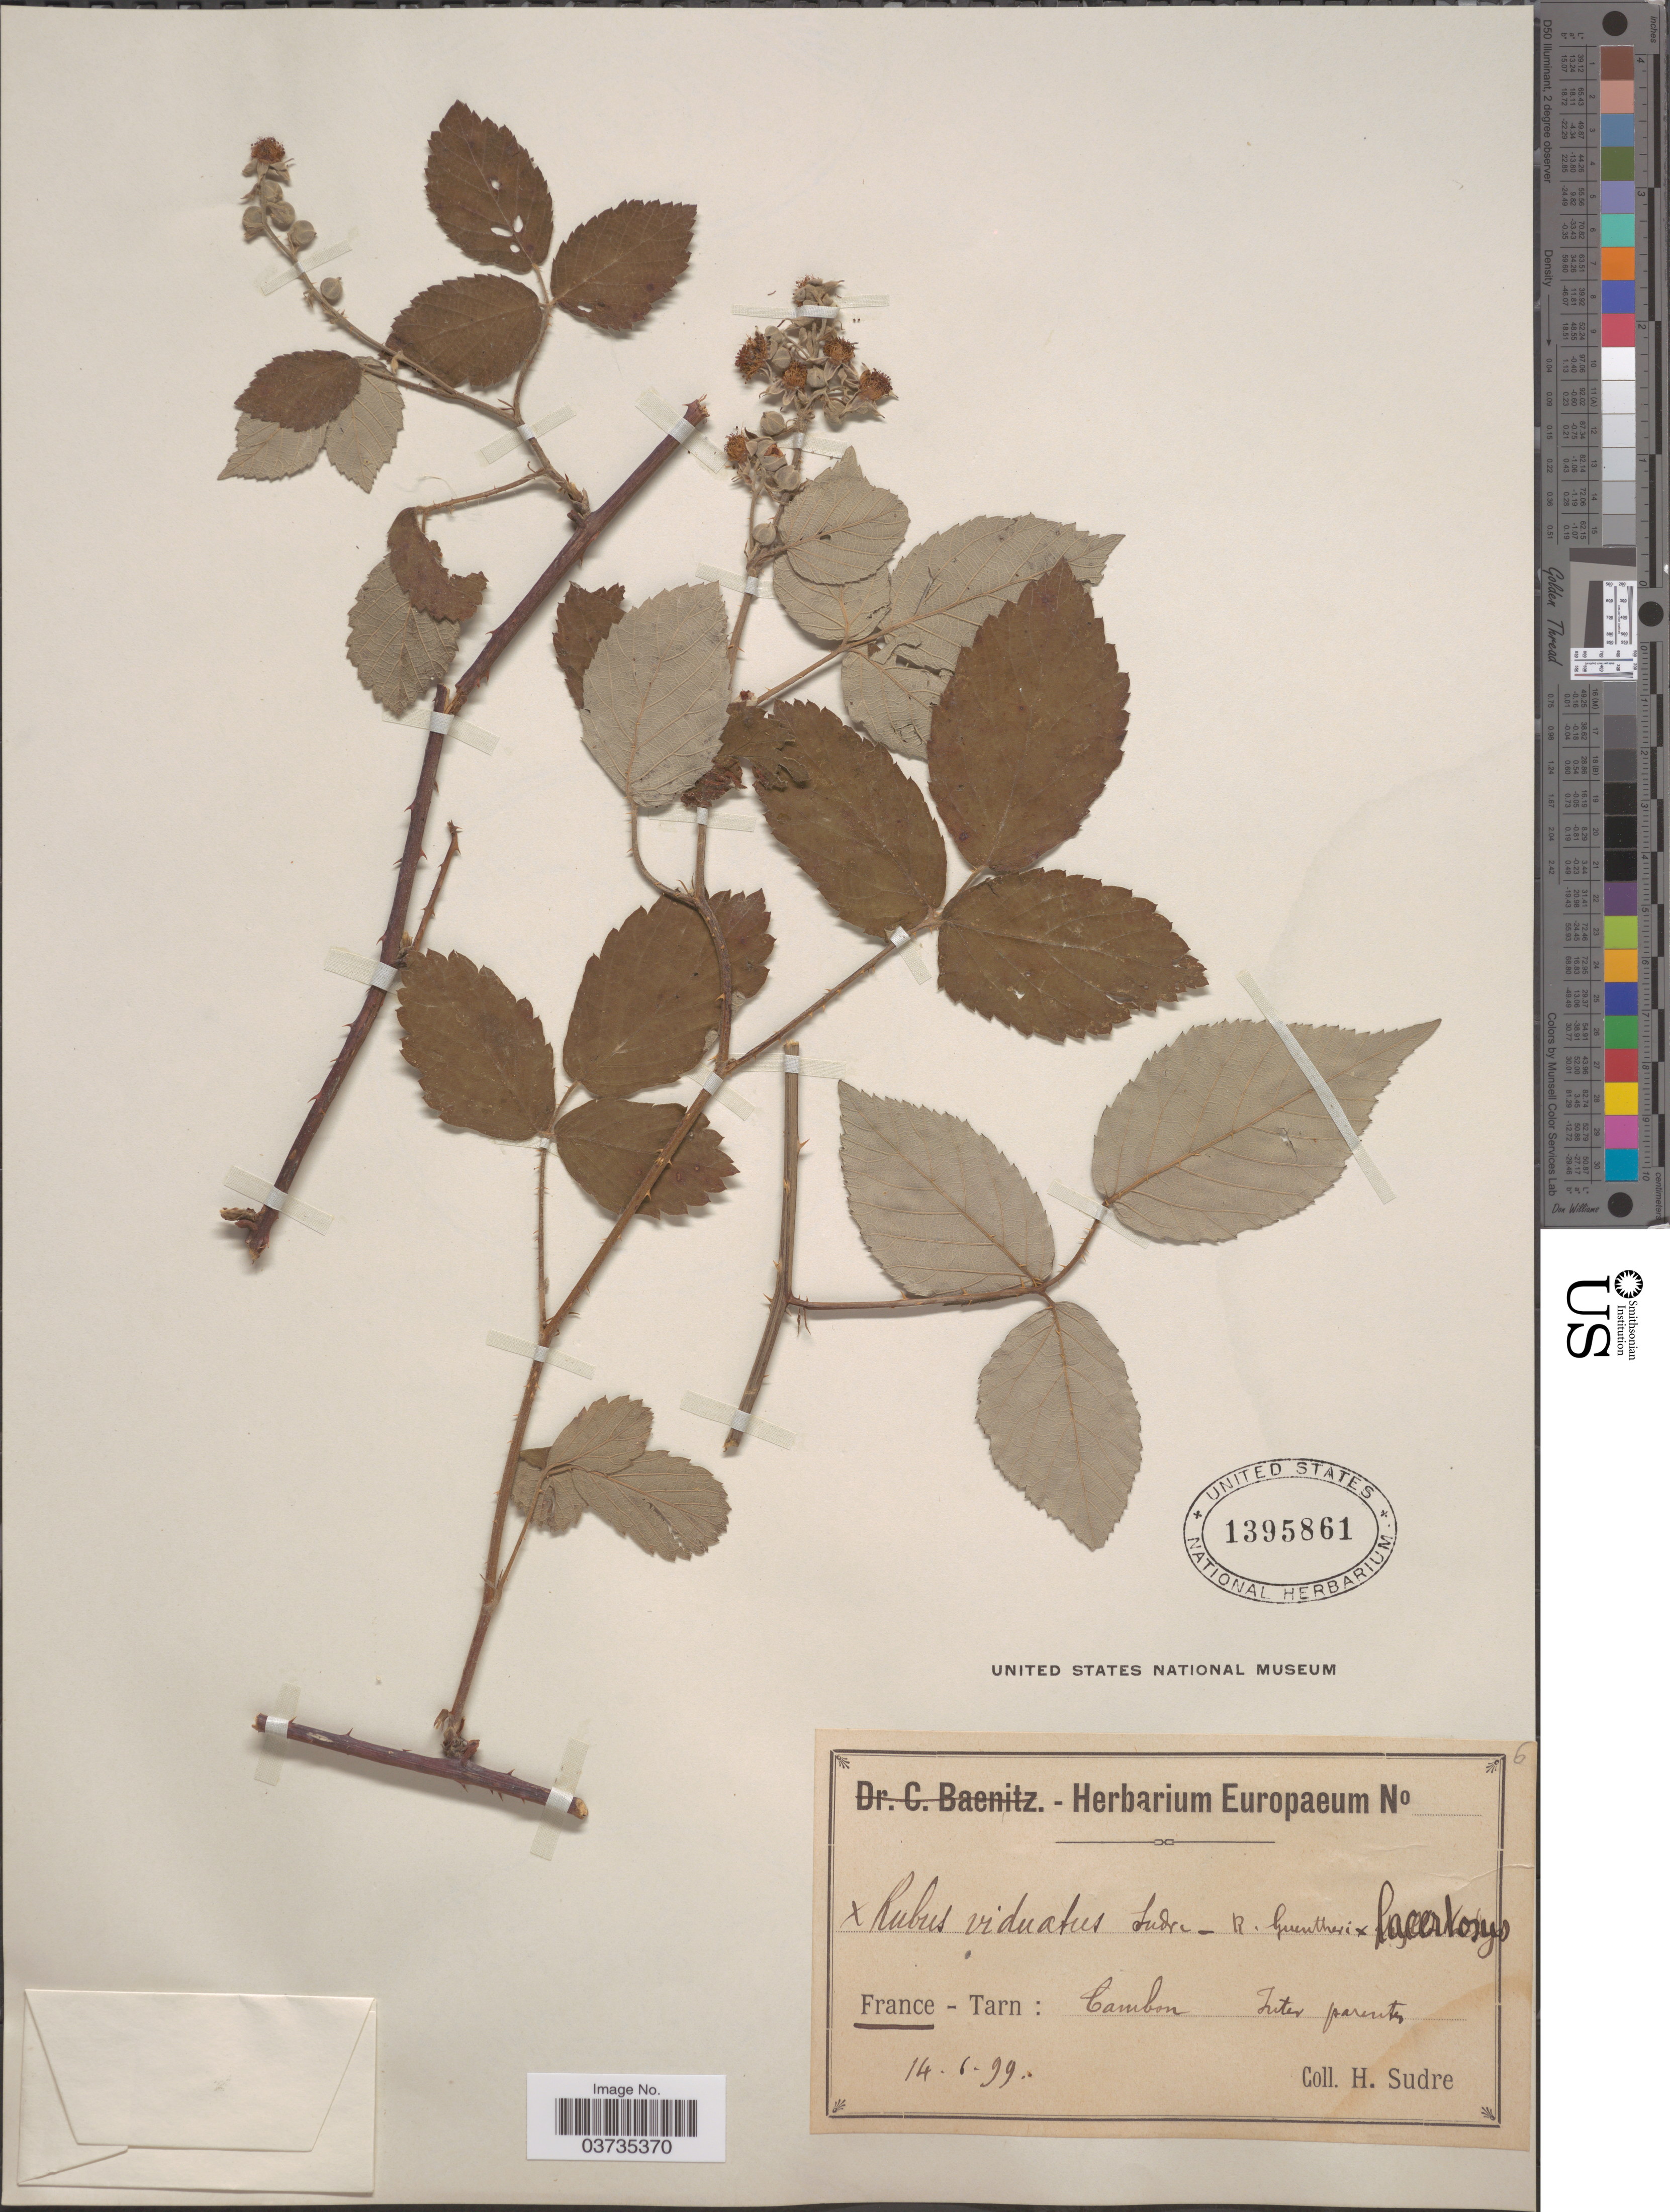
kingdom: Plantae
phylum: Tracheophyta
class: Magnoliopsida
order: Rosales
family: Rosaceae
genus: Rubus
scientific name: Rubus vidulatus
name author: Sudre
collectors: H. Sudre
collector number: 6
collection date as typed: Transcribed d/m/y: 14/6/99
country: France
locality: Tarn: Cambon Inter paresetes [interpreted].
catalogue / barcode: US 1395861